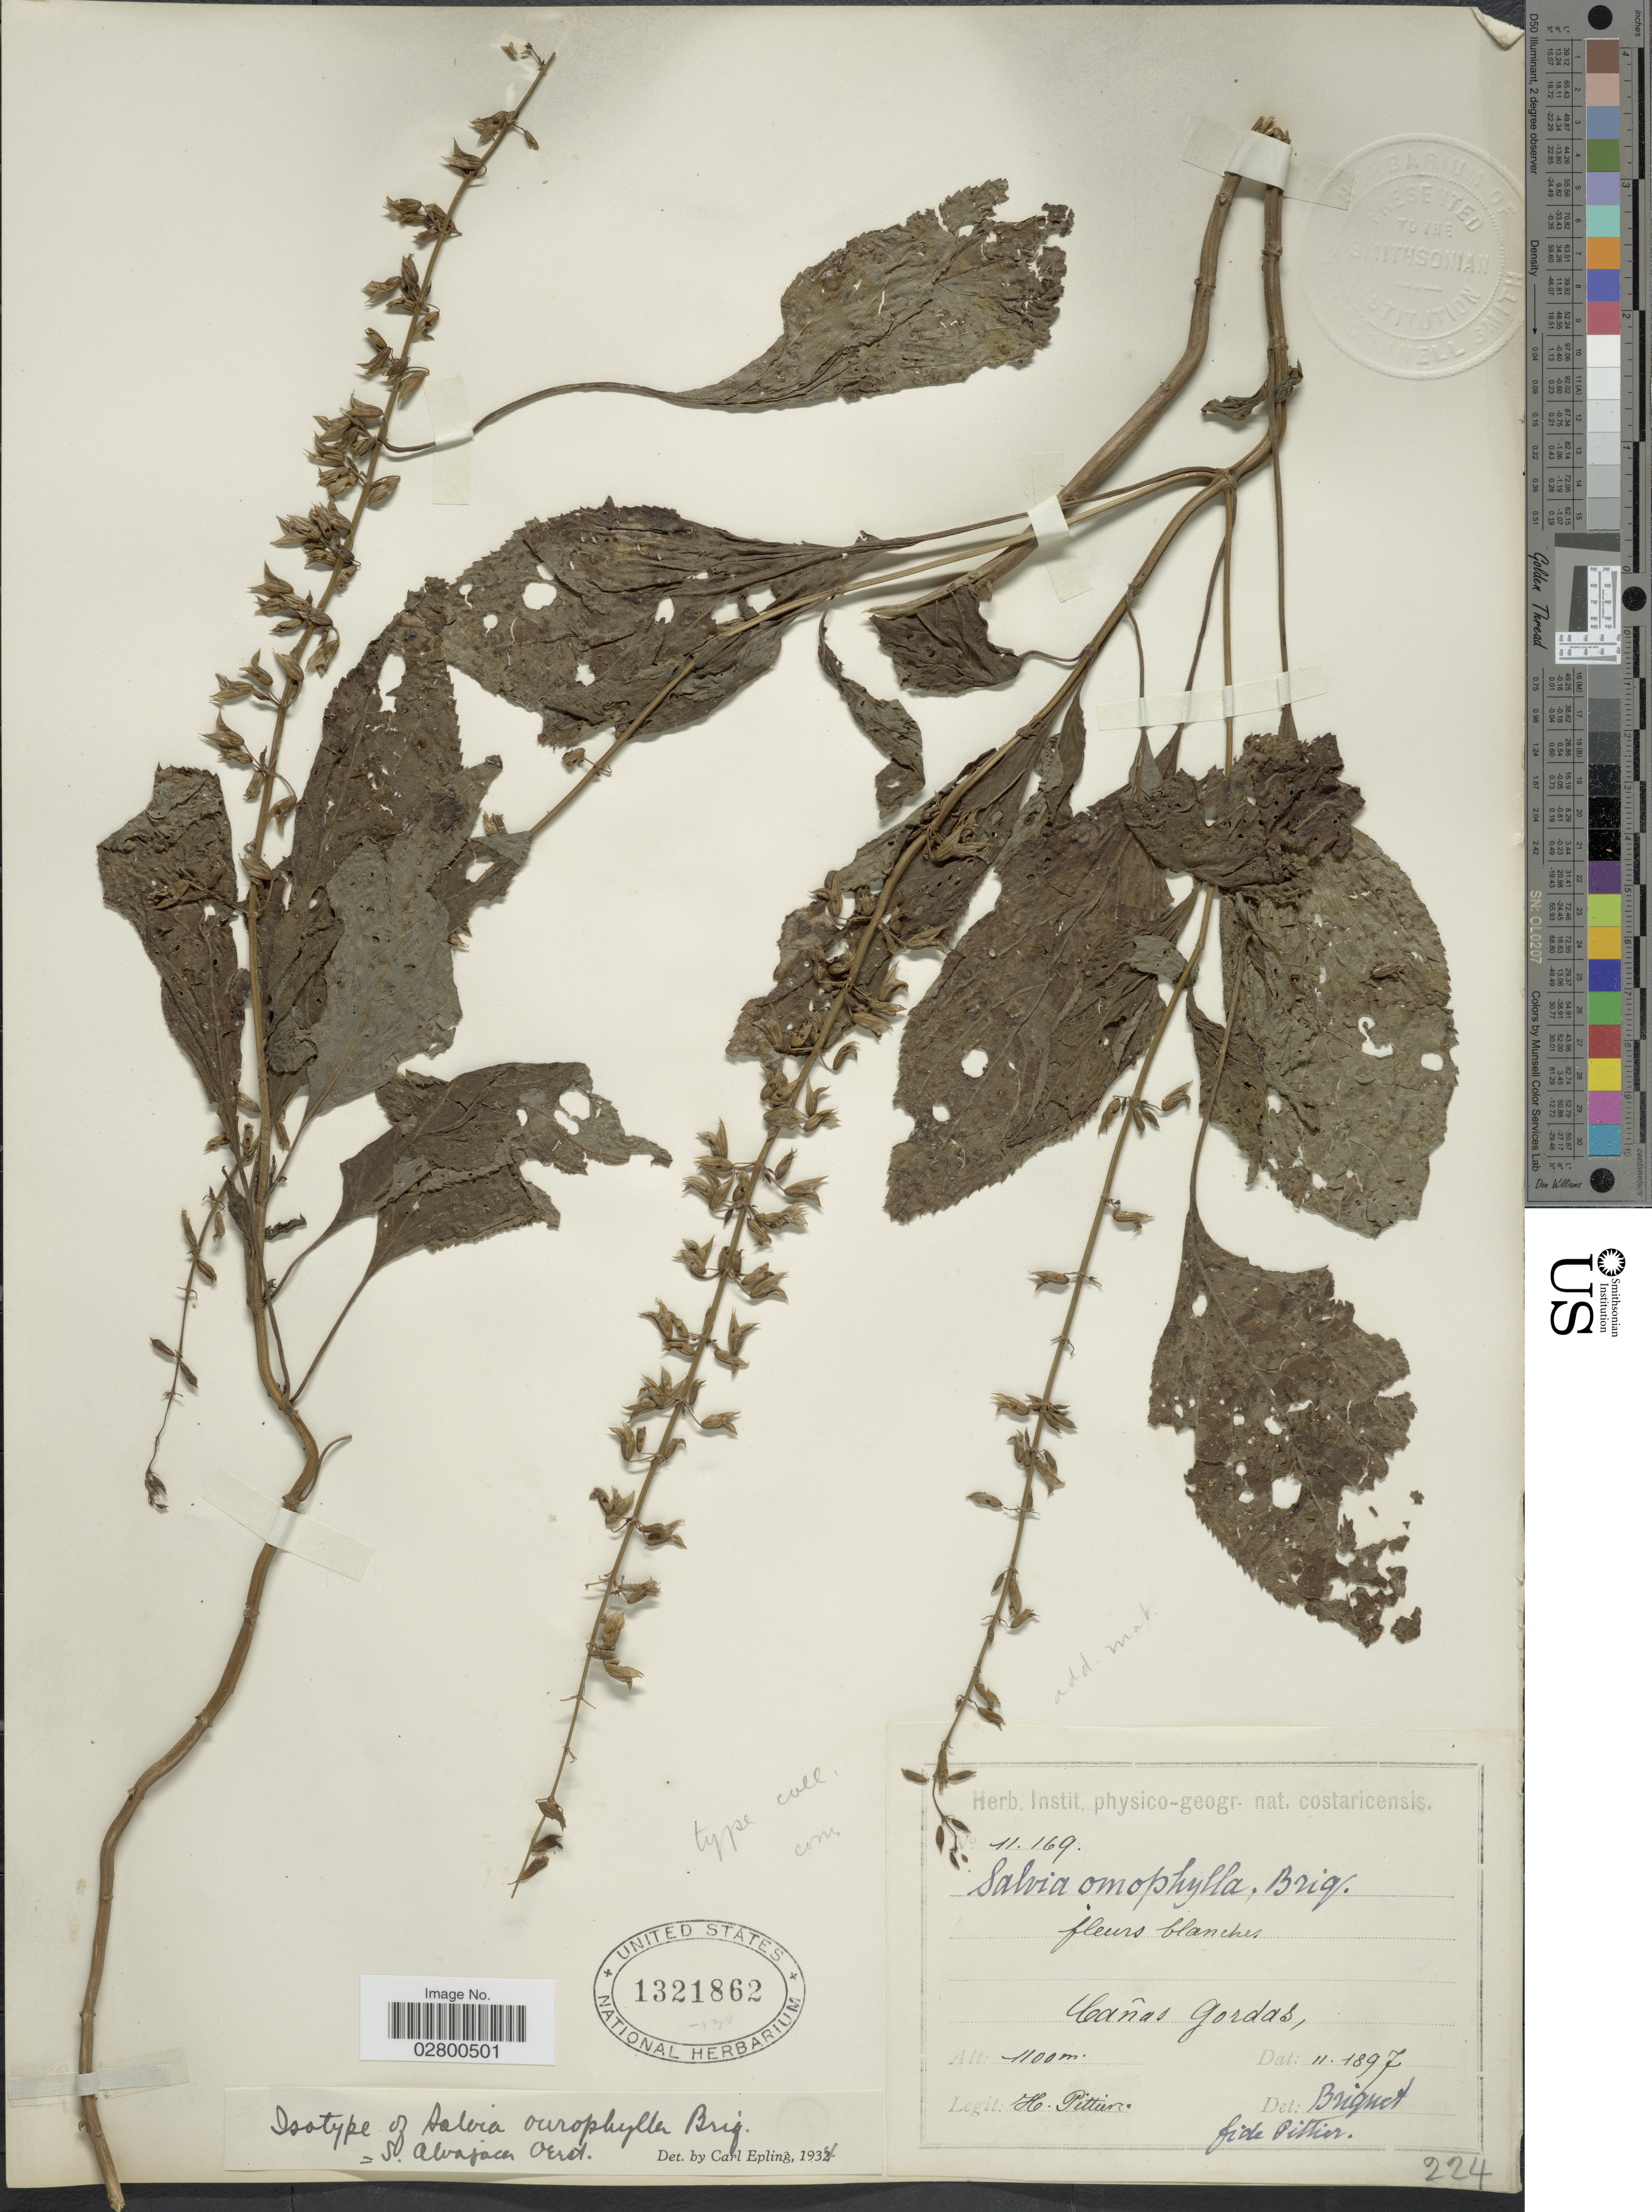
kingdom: Plantae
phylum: Tracheophyta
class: Magnoliopsida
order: Lamiales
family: Lamiaceae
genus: Salvia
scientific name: Salvia alvajaca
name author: Oerst.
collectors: H. F. Pittier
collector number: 11169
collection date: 1897-11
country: Costa Rica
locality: Cañas Gordas.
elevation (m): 1100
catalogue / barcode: US 1321862